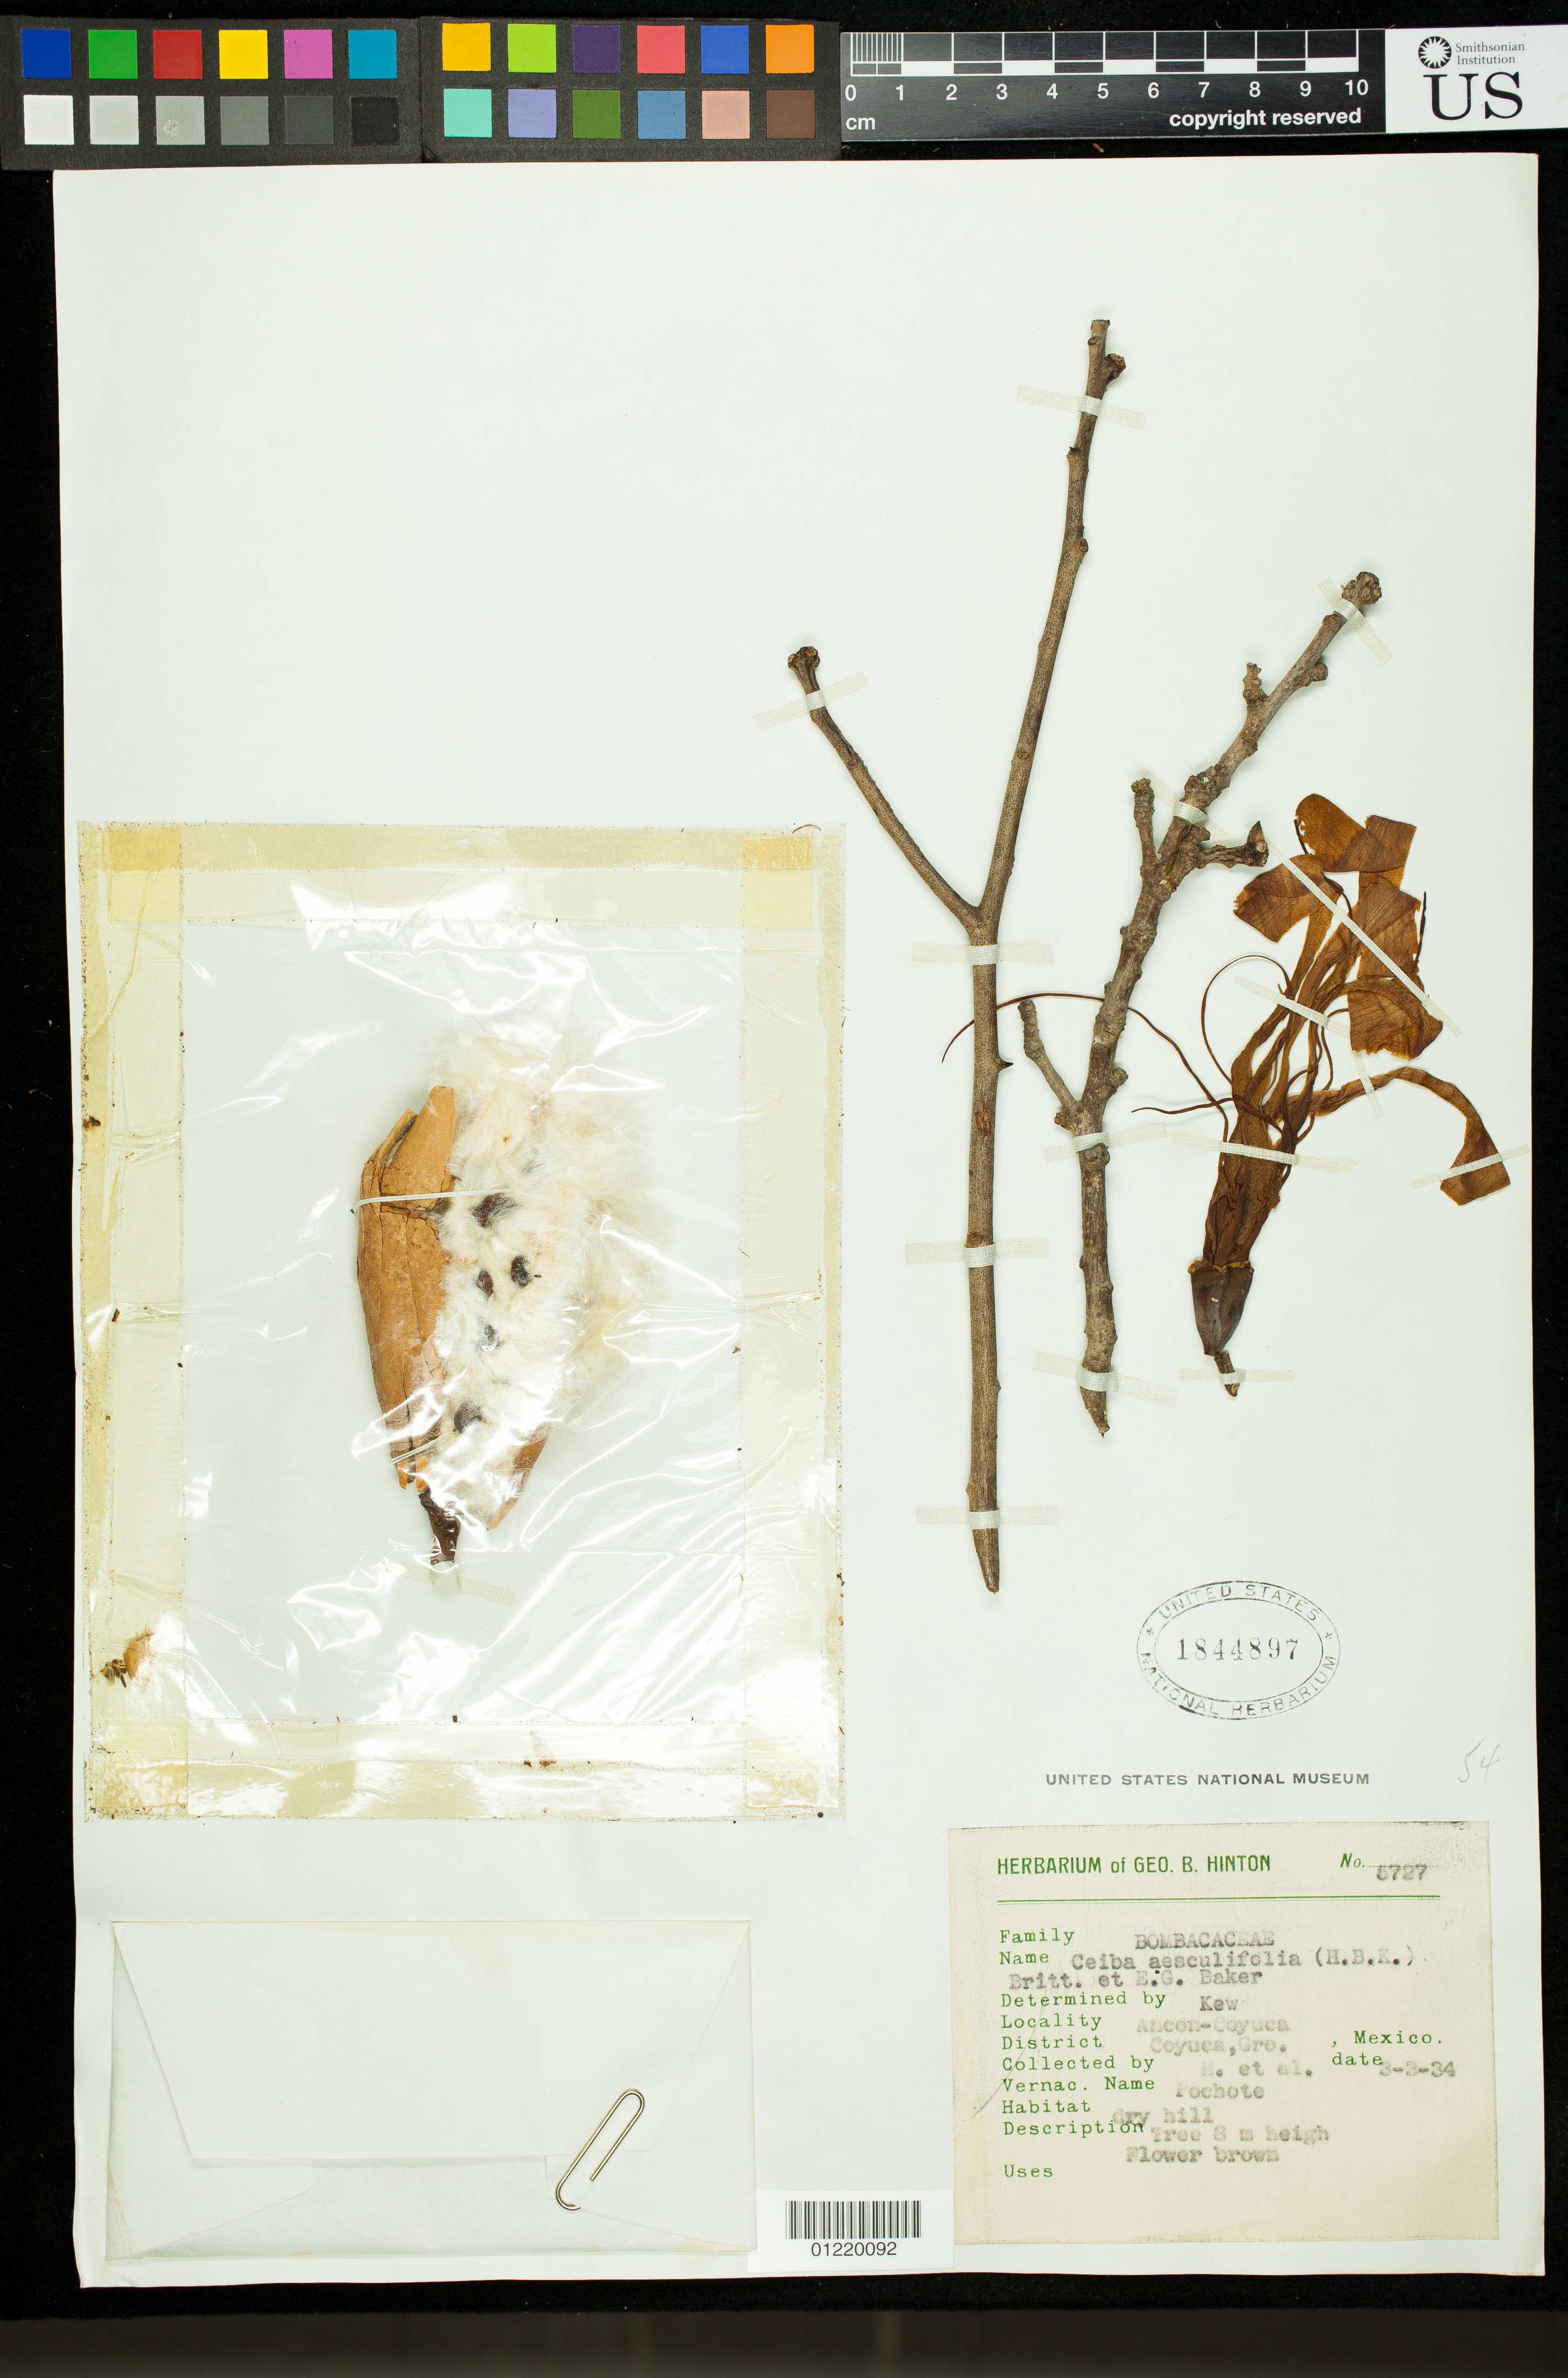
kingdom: Plantae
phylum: Tracheophyta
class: Magnoliopsida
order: Malvales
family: Malvaceae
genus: Ceiba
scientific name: Ceiba aesculifolia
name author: (Kunth) Britten & Baker f.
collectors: G. B. Hinton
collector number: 5727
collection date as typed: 3/3/1934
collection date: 1934-03-03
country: Mexico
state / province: Guerrero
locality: Ancon-Coyuca, Coyuca, Gro.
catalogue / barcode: US 1844897